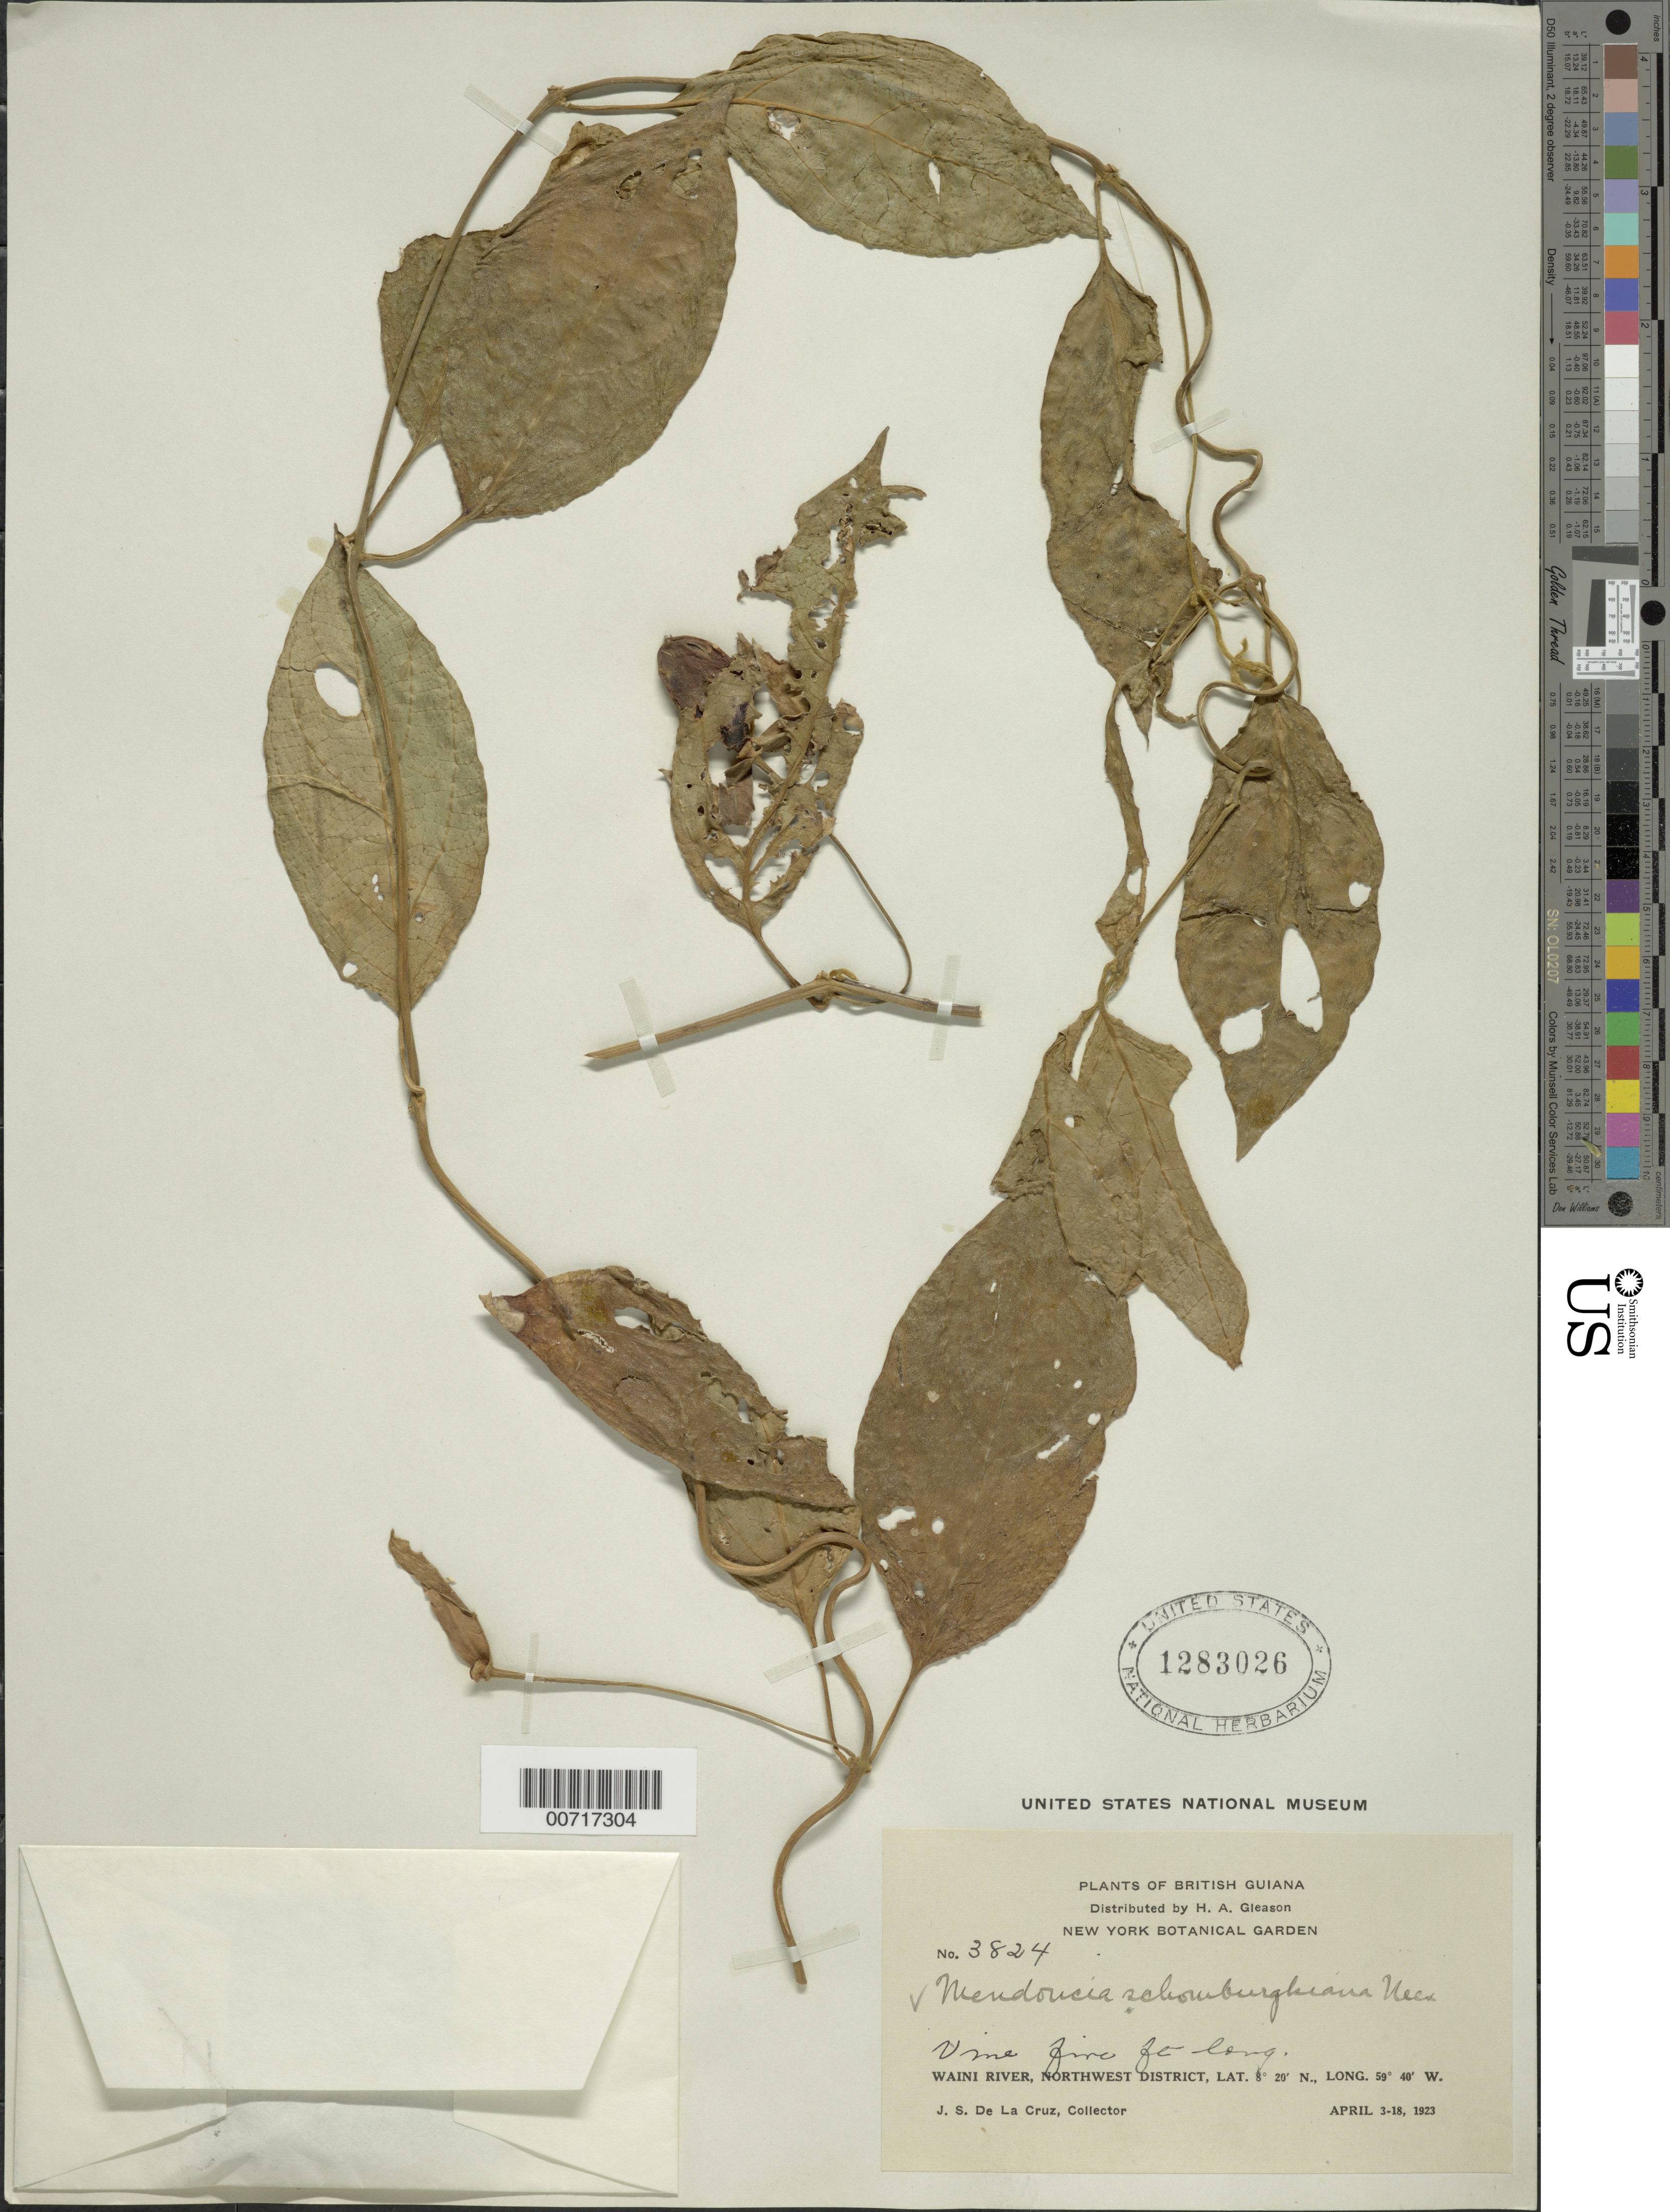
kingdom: Plantae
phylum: Tracheophyta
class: Magnoliopsida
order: Lamiales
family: Acanthaceae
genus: Mendoncia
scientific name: Mendoncia schomburgkiana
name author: Nees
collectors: J. S. de la Cruz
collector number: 3824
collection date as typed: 3-Apr-23 to 18-Apr-23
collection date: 1923-04-03/1923-04-18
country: Guyana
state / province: Barima-Waini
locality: Waini R., NW District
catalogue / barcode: US 1283026